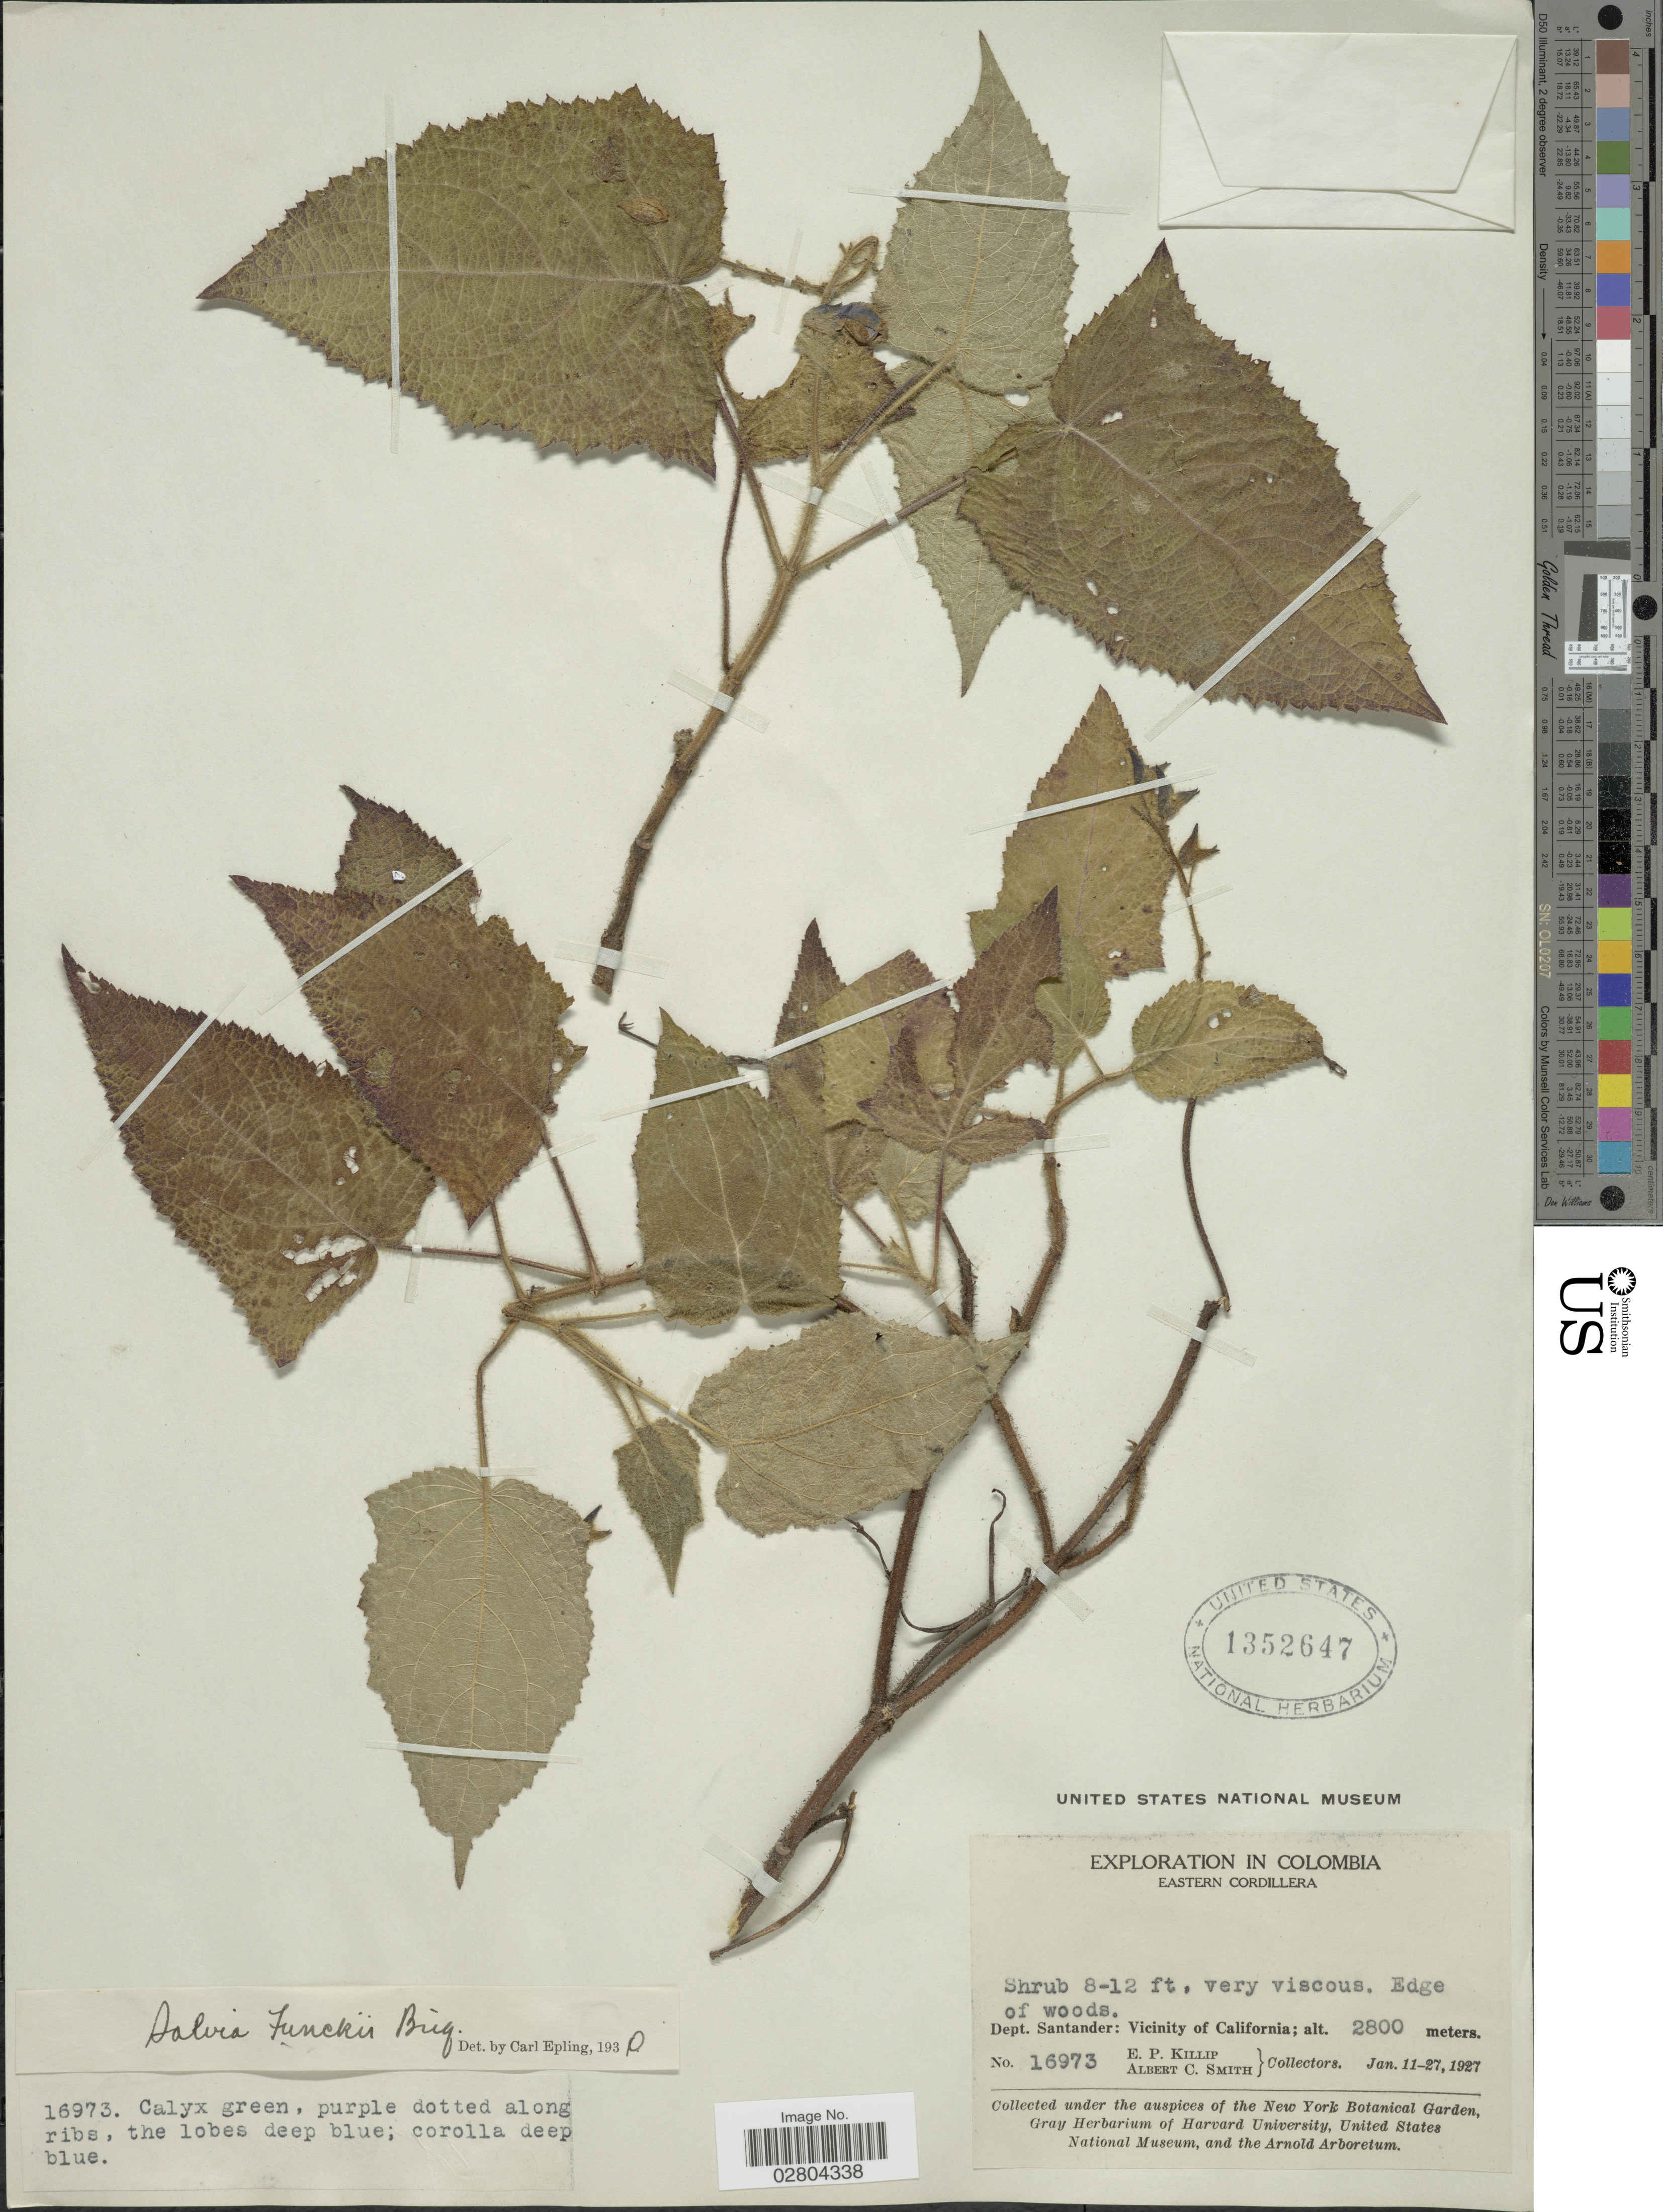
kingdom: Plantae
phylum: Tracheophyta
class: Magnoliopsida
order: Lamiales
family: Lamiaceae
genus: Salvia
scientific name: Salvia funckii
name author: Briq.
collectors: E. P. Killip & A. C. Smith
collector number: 16973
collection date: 1927-01-11/1927-01-27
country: Colombia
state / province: Santander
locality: Eastern Cordillera. Dept. Santander: Vicinity of California.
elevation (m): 2800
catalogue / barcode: US 1352647